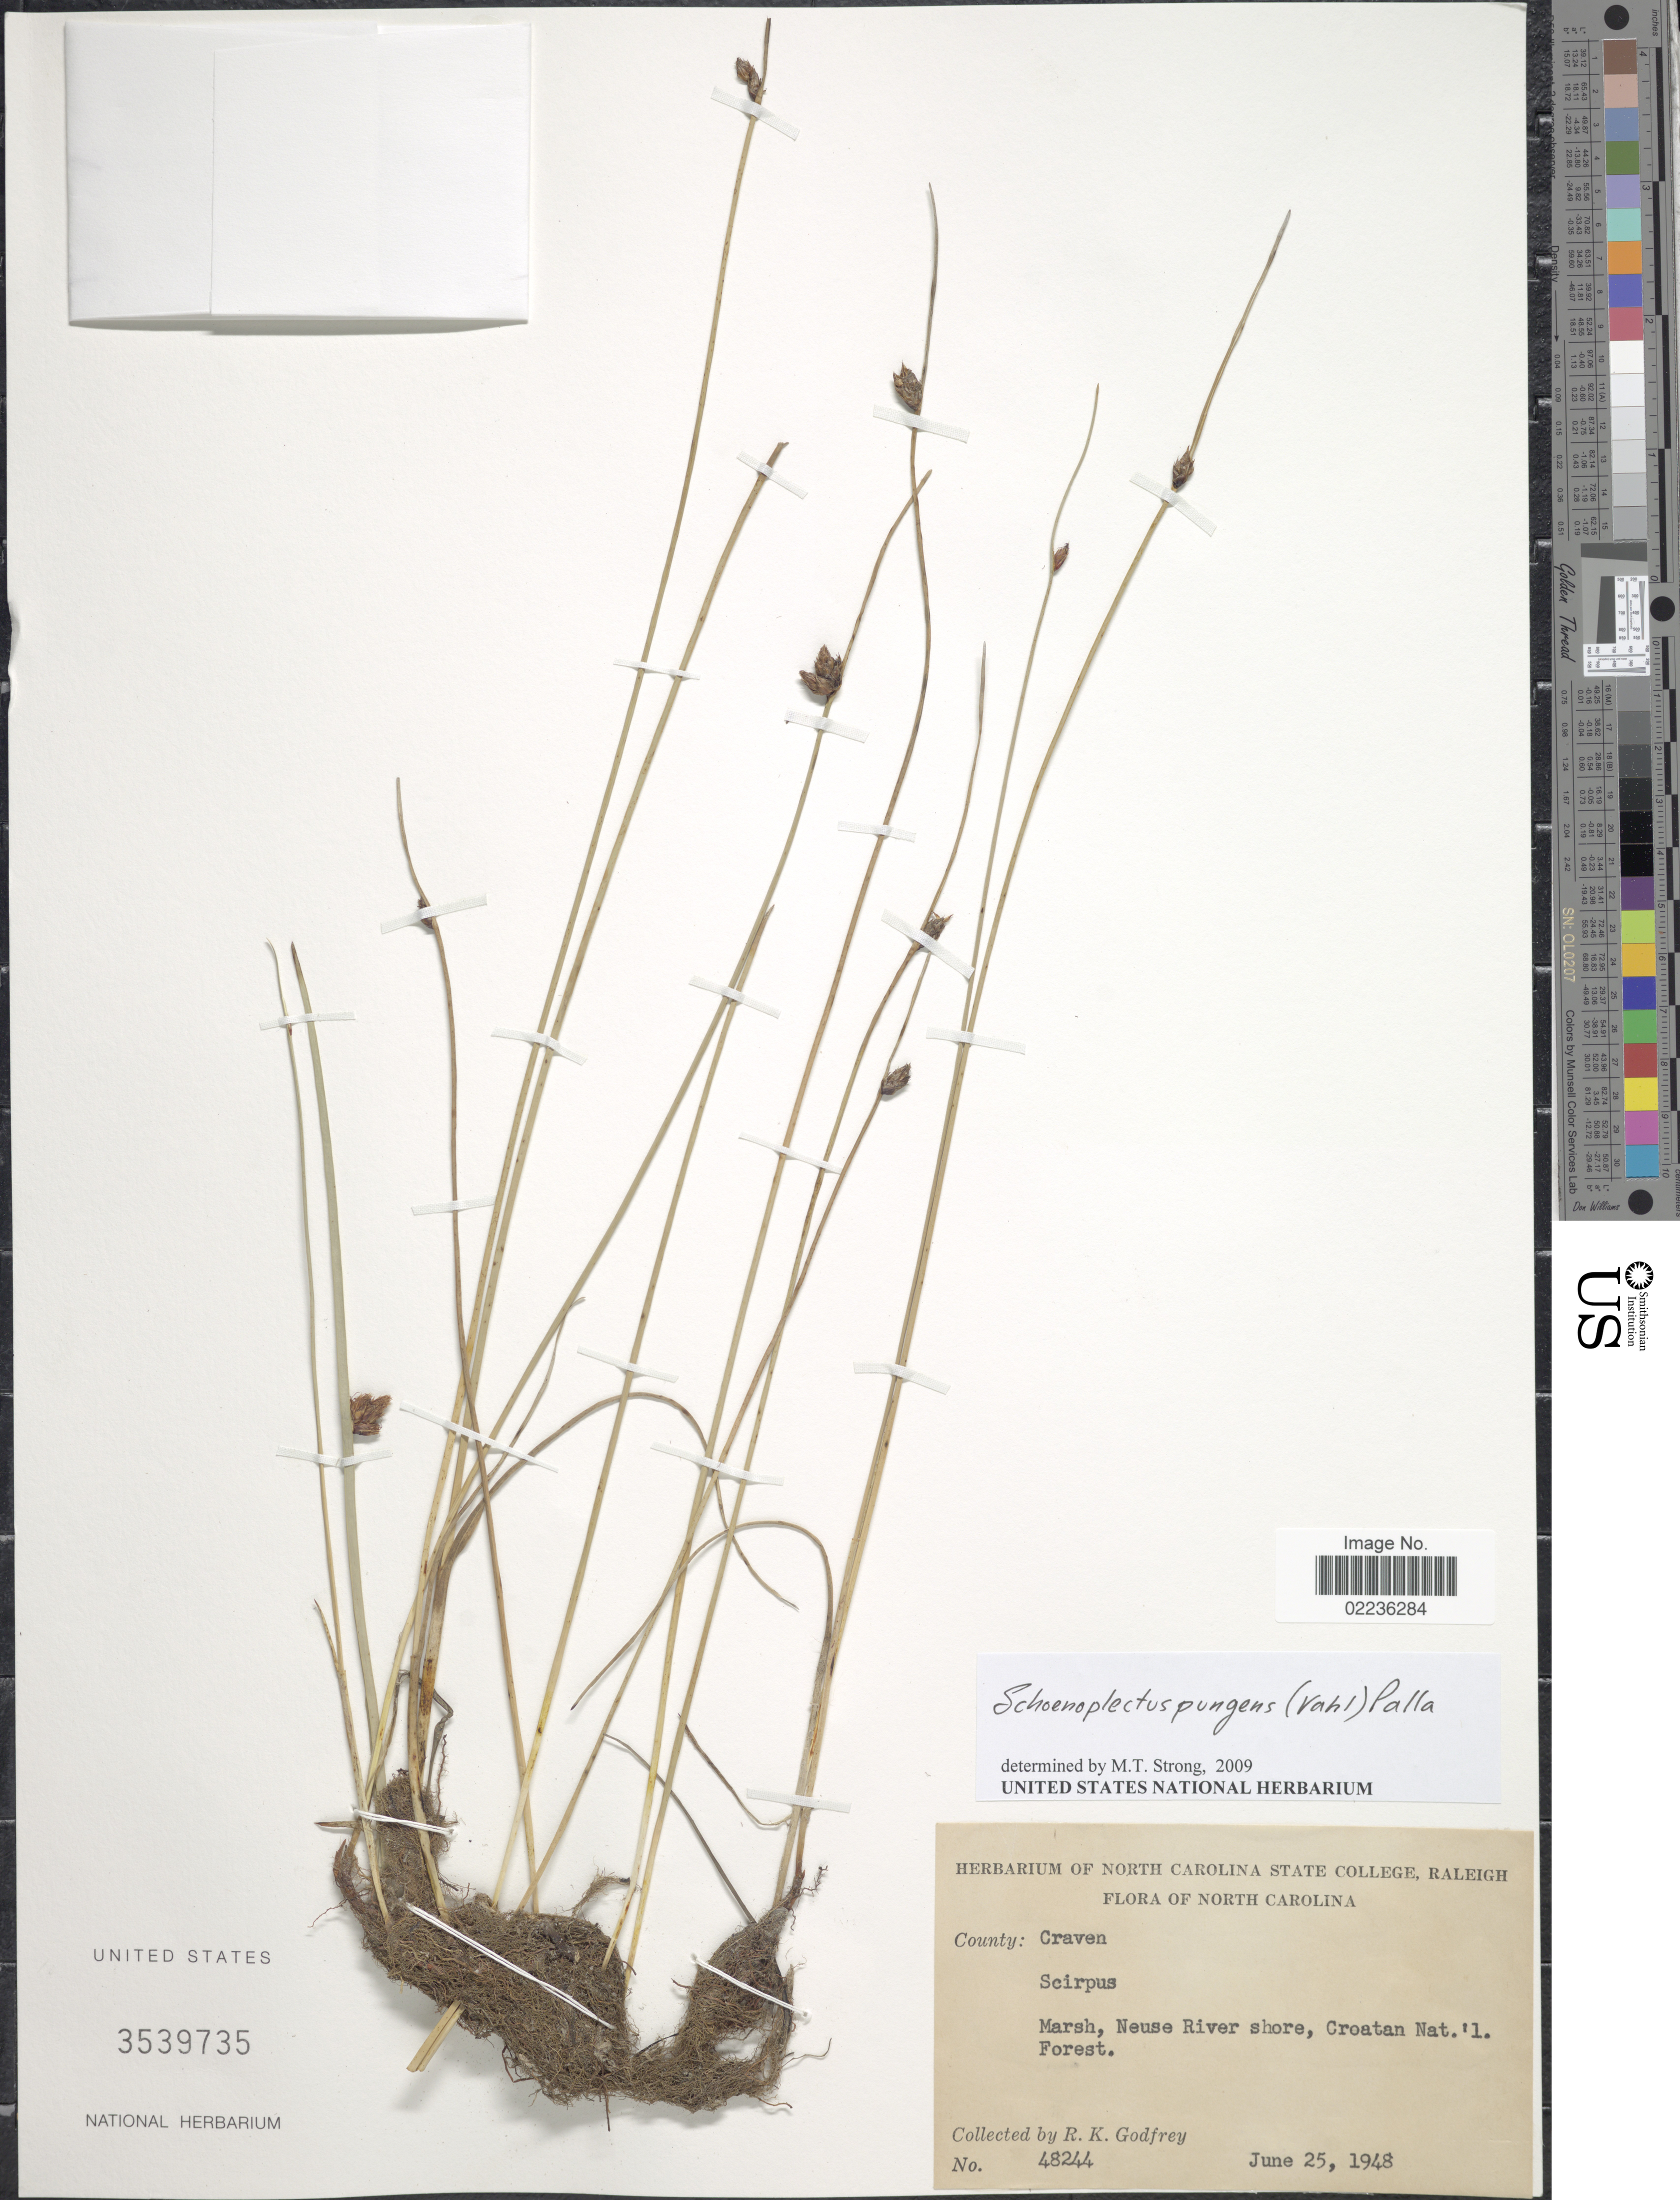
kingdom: Plantae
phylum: Tracheophyta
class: Liliopsida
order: Poales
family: Cyperaceae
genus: Schoenoplectus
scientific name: Schoenoplectus pungens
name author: (Vahl) Palla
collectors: R. K. Godfrey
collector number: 48244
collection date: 1948-06-25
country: United States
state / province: North Carolina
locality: County: Craven. Marsh, Neuse River shore, Croatan Nat. 'l. Forest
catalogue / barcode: US 3539735